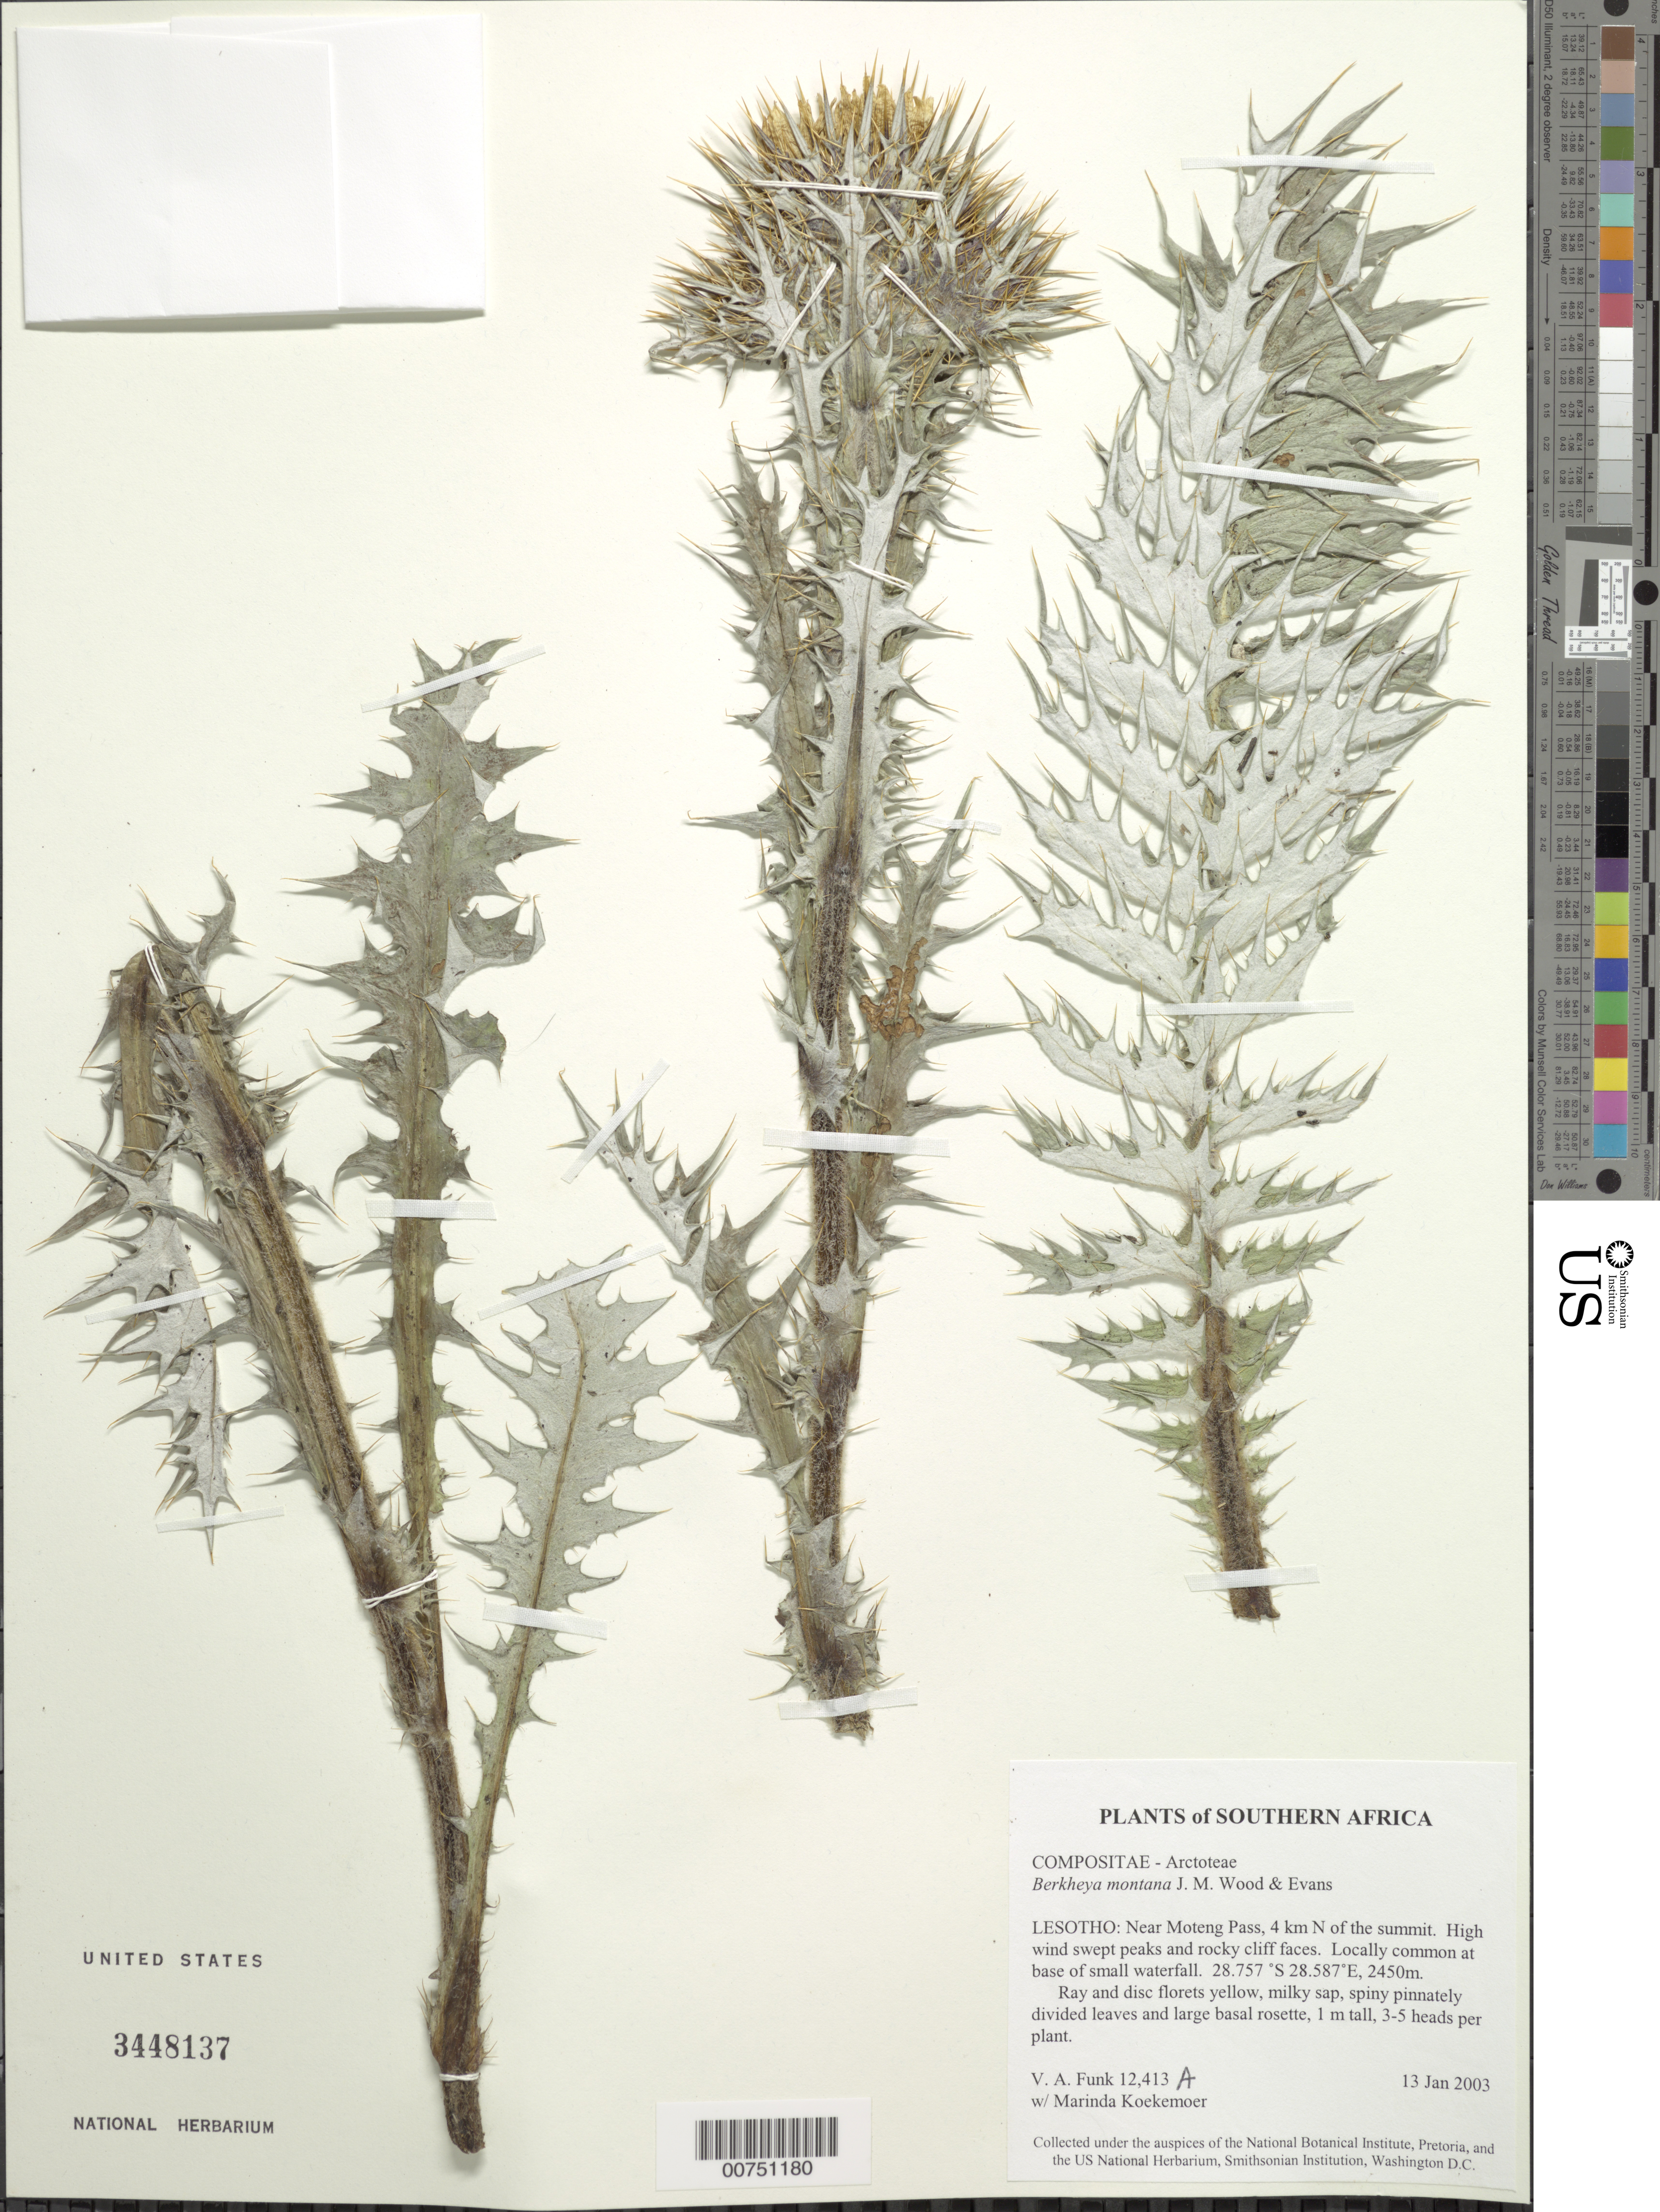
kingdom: Plantae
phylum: Tracheophyta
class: Magnoliopsida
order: Asterales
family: Asteraceae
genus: Berkheya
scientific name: Berkheya montana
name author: J.M. Wood & M.S. Evans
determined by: Funk, Vicki A., (BOT), Smithsonian Institution - National Museum of Natural History (UNITED STATES)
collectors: V. Funk & M. Koekemoer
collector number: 12413 A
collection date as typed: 13 January 2003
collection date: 2003-01-13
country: Lesotho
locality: Moteng Pass, near; 4 km E of summit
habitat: High wind swept peaks and rocky cliff faces, at base of small waterfall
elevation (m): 2450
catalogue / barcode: US 3448137